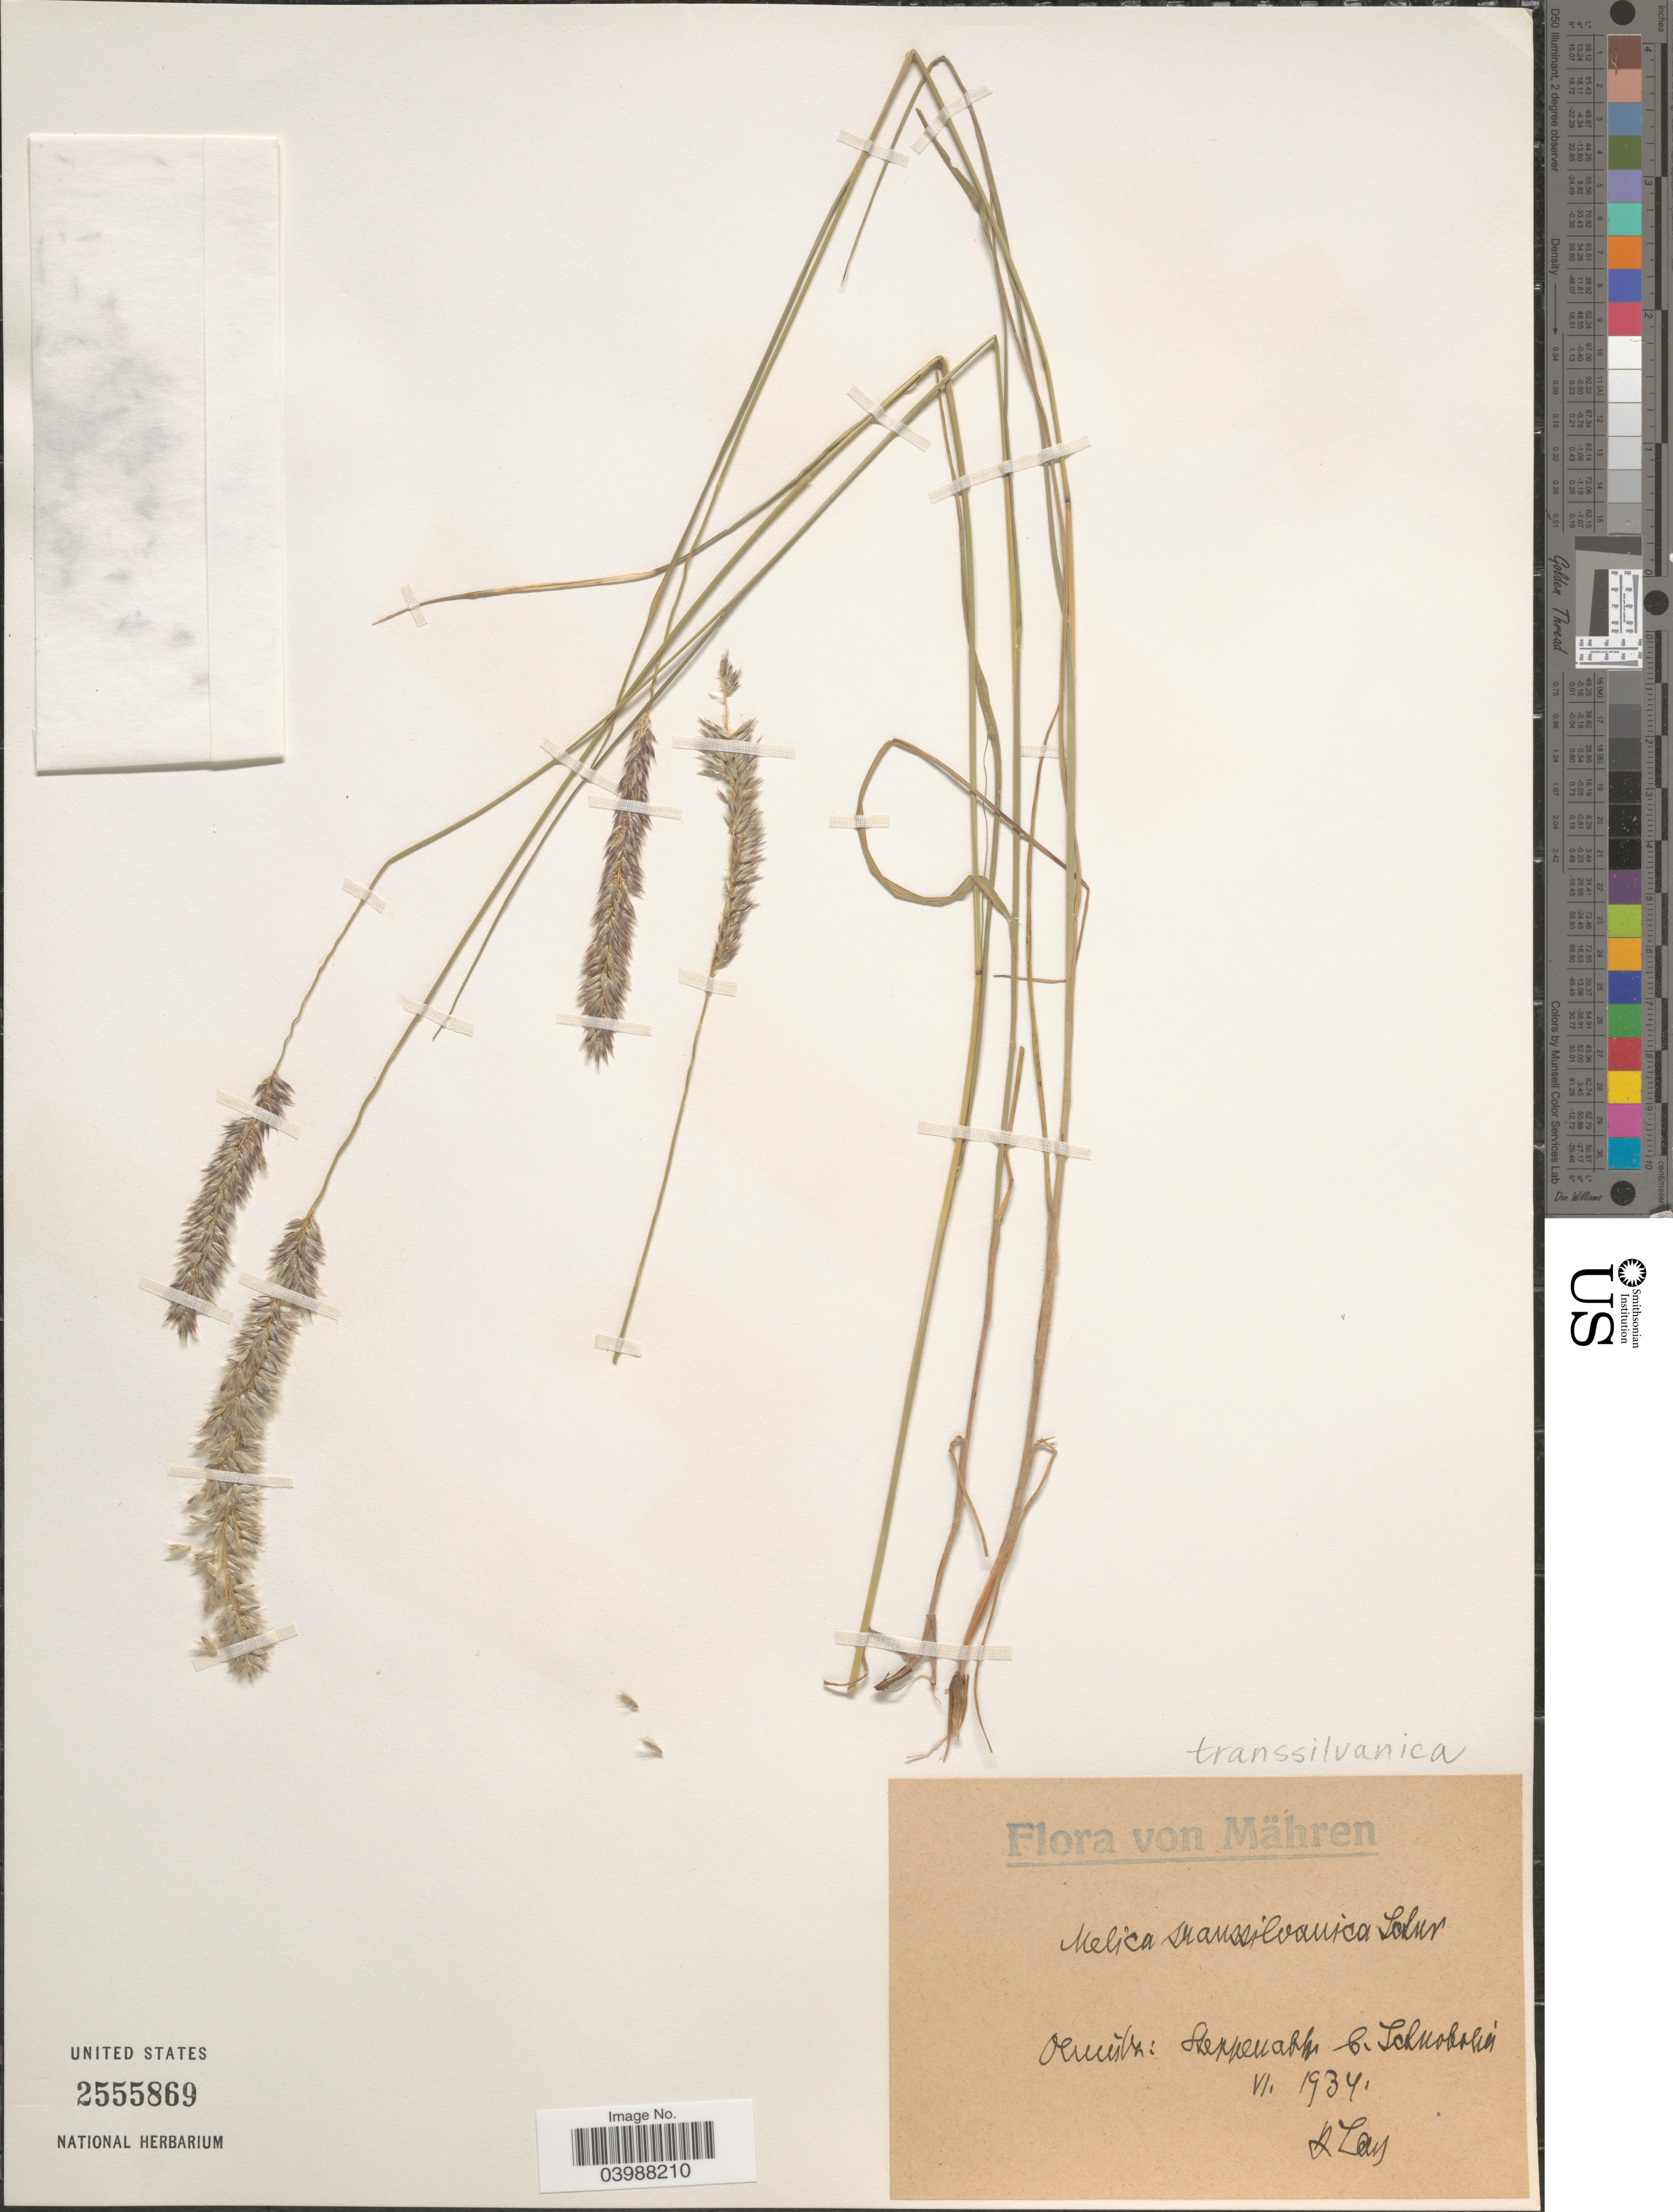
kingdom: Plantae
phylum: Tracheophyta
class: Liliopsida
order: Poales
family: Poaceae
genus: Melica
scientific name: Melica transsilvanica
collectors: H. Laus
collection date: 1934-06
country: Czechia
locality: Mähren. Oemitsz [interpreted]: X.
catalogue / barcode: US 2555869